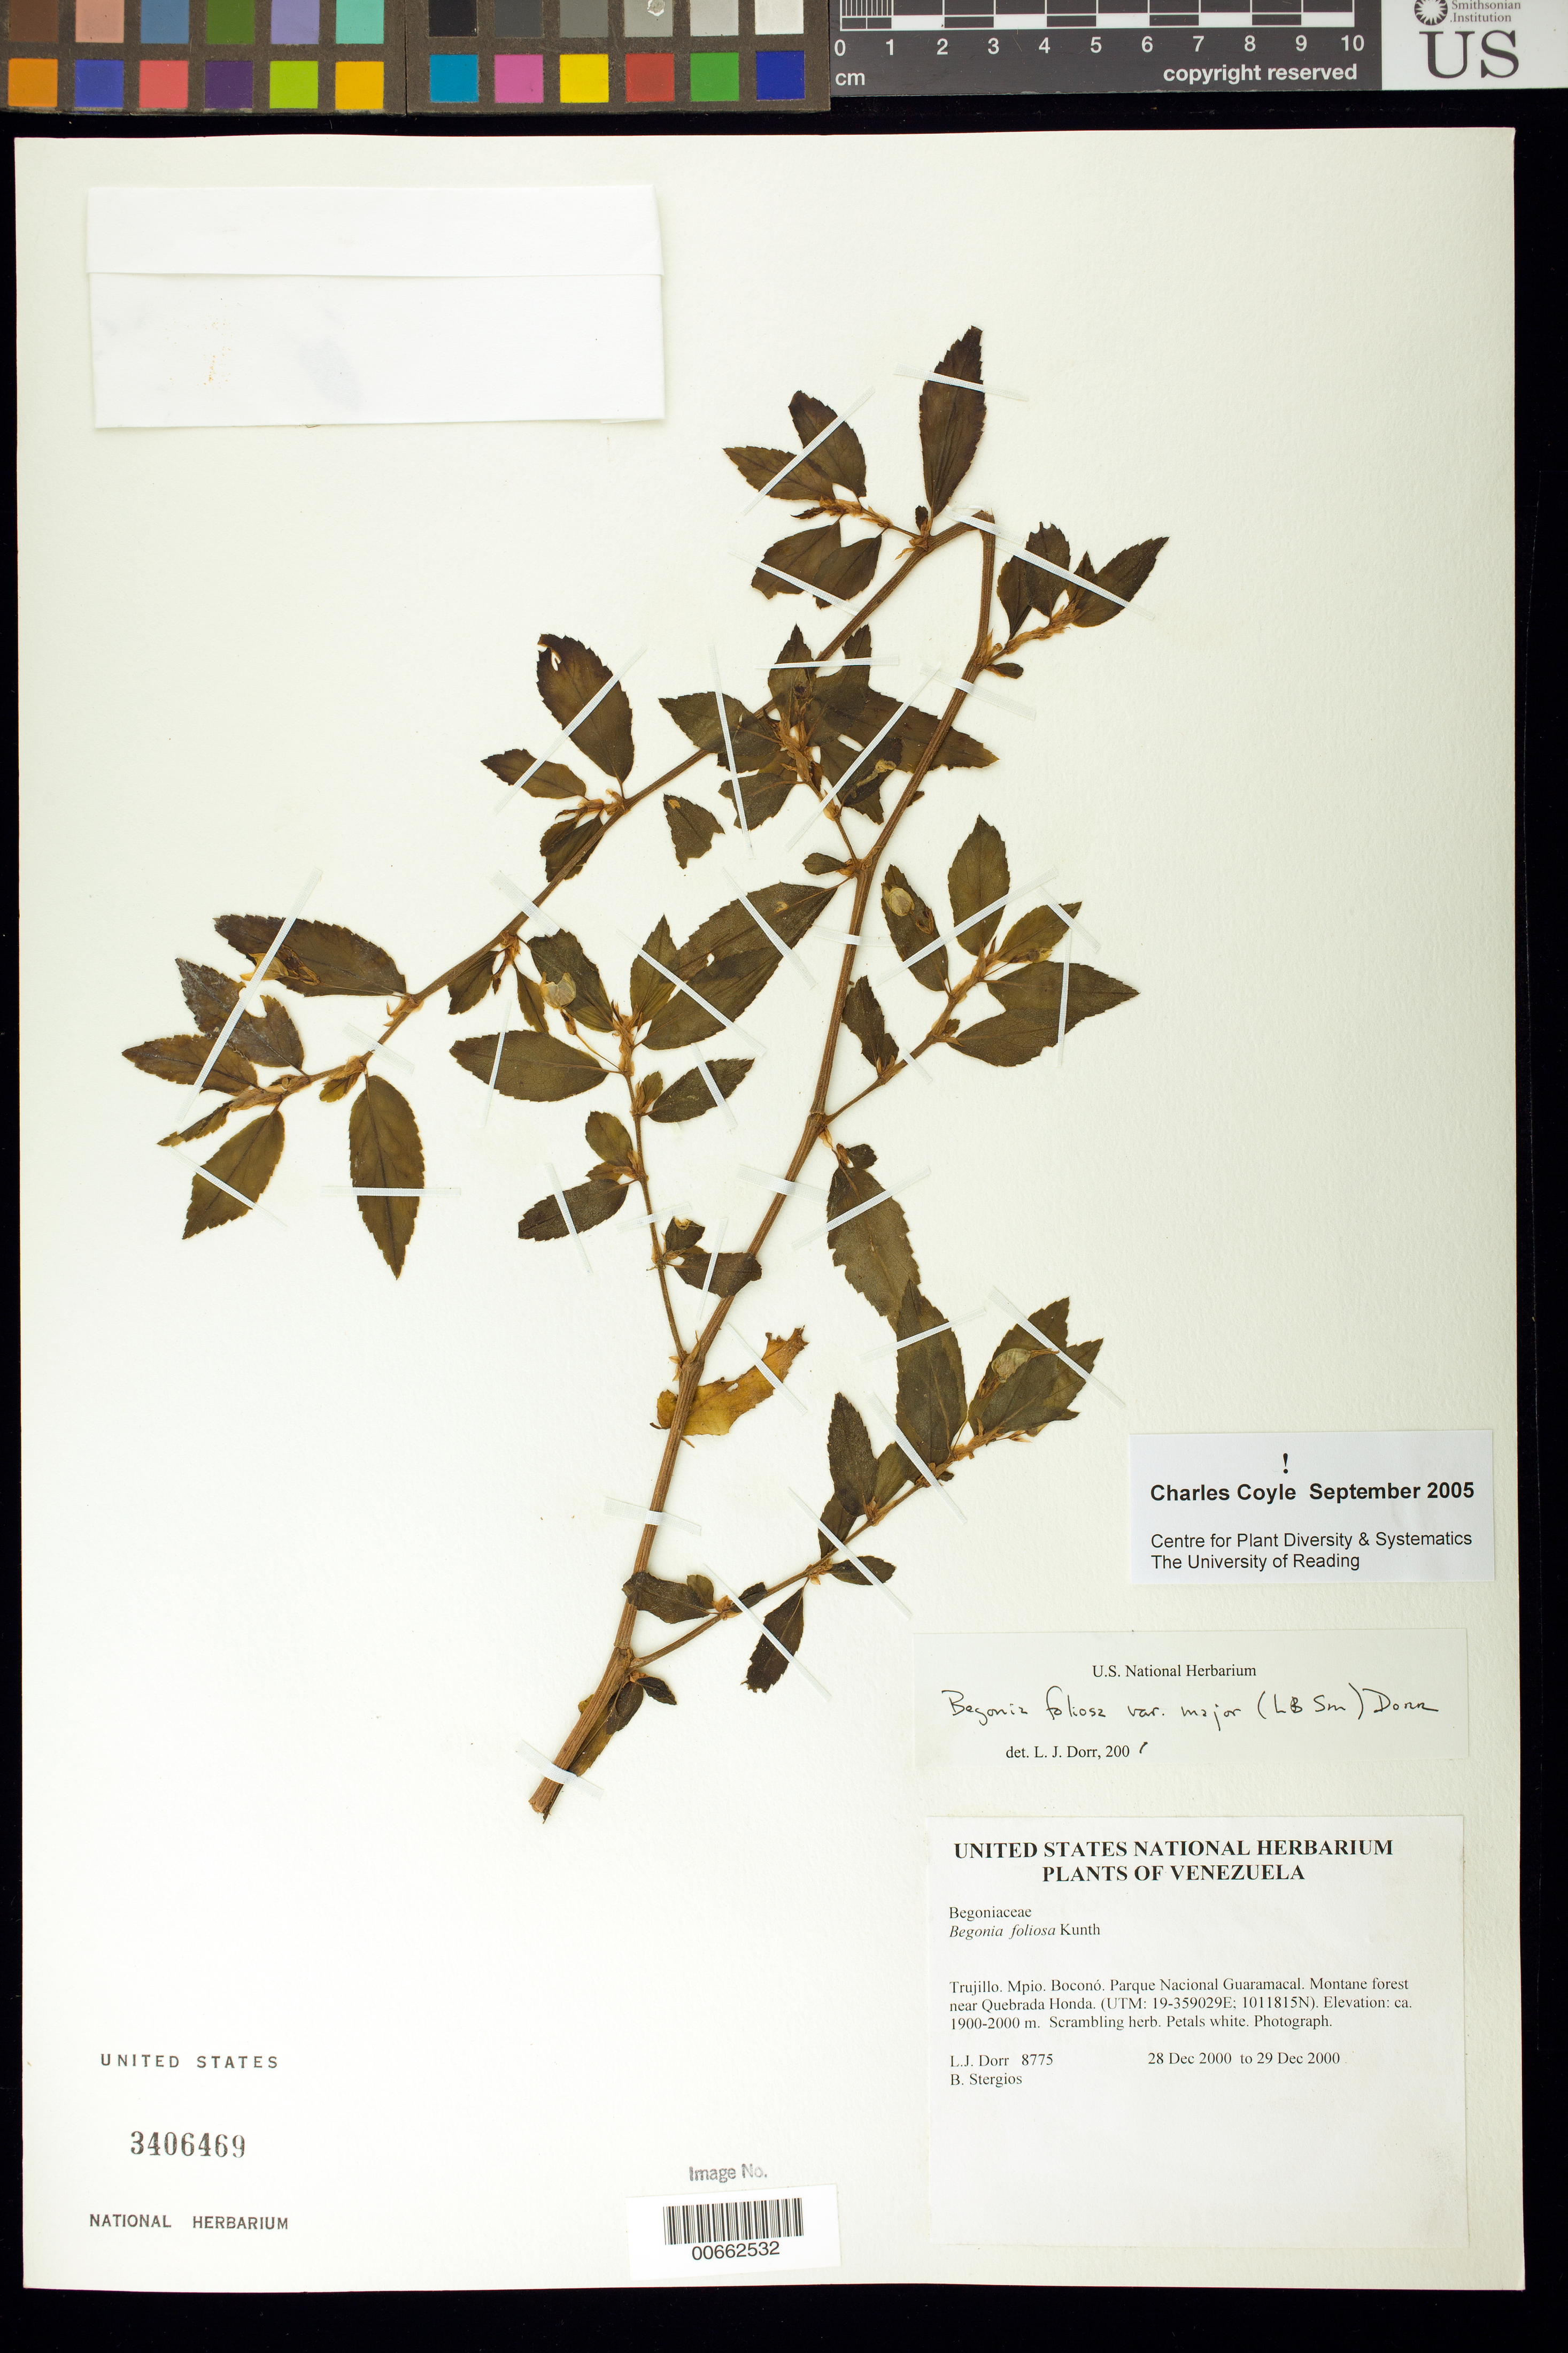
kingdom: Plantae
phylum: Tracheophyta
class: Magnoliopsida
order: Cucurbitales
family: Begoniaceae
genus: Begonia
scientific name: Begonia foliosa var. major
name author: (L.B. Sm.) Dorr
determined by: Dorr, L. J., (BOT), Smithsonian Institution - National Museum of Natural History (UNITED STATES)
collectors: L. J. Dorr & B. G. Stergios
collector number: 8775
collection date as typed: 28 Dec 2000 to 29 Dec 2000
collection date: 2000-12-28/2000-12-29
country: Venezuela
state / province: Trujillo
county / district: Boconó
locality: Parque Nacional Guaramacal near Quebrada Honda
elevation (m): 1900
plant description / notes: COL, MO, NY, PORT, US, VEN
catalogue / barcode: US 3406469